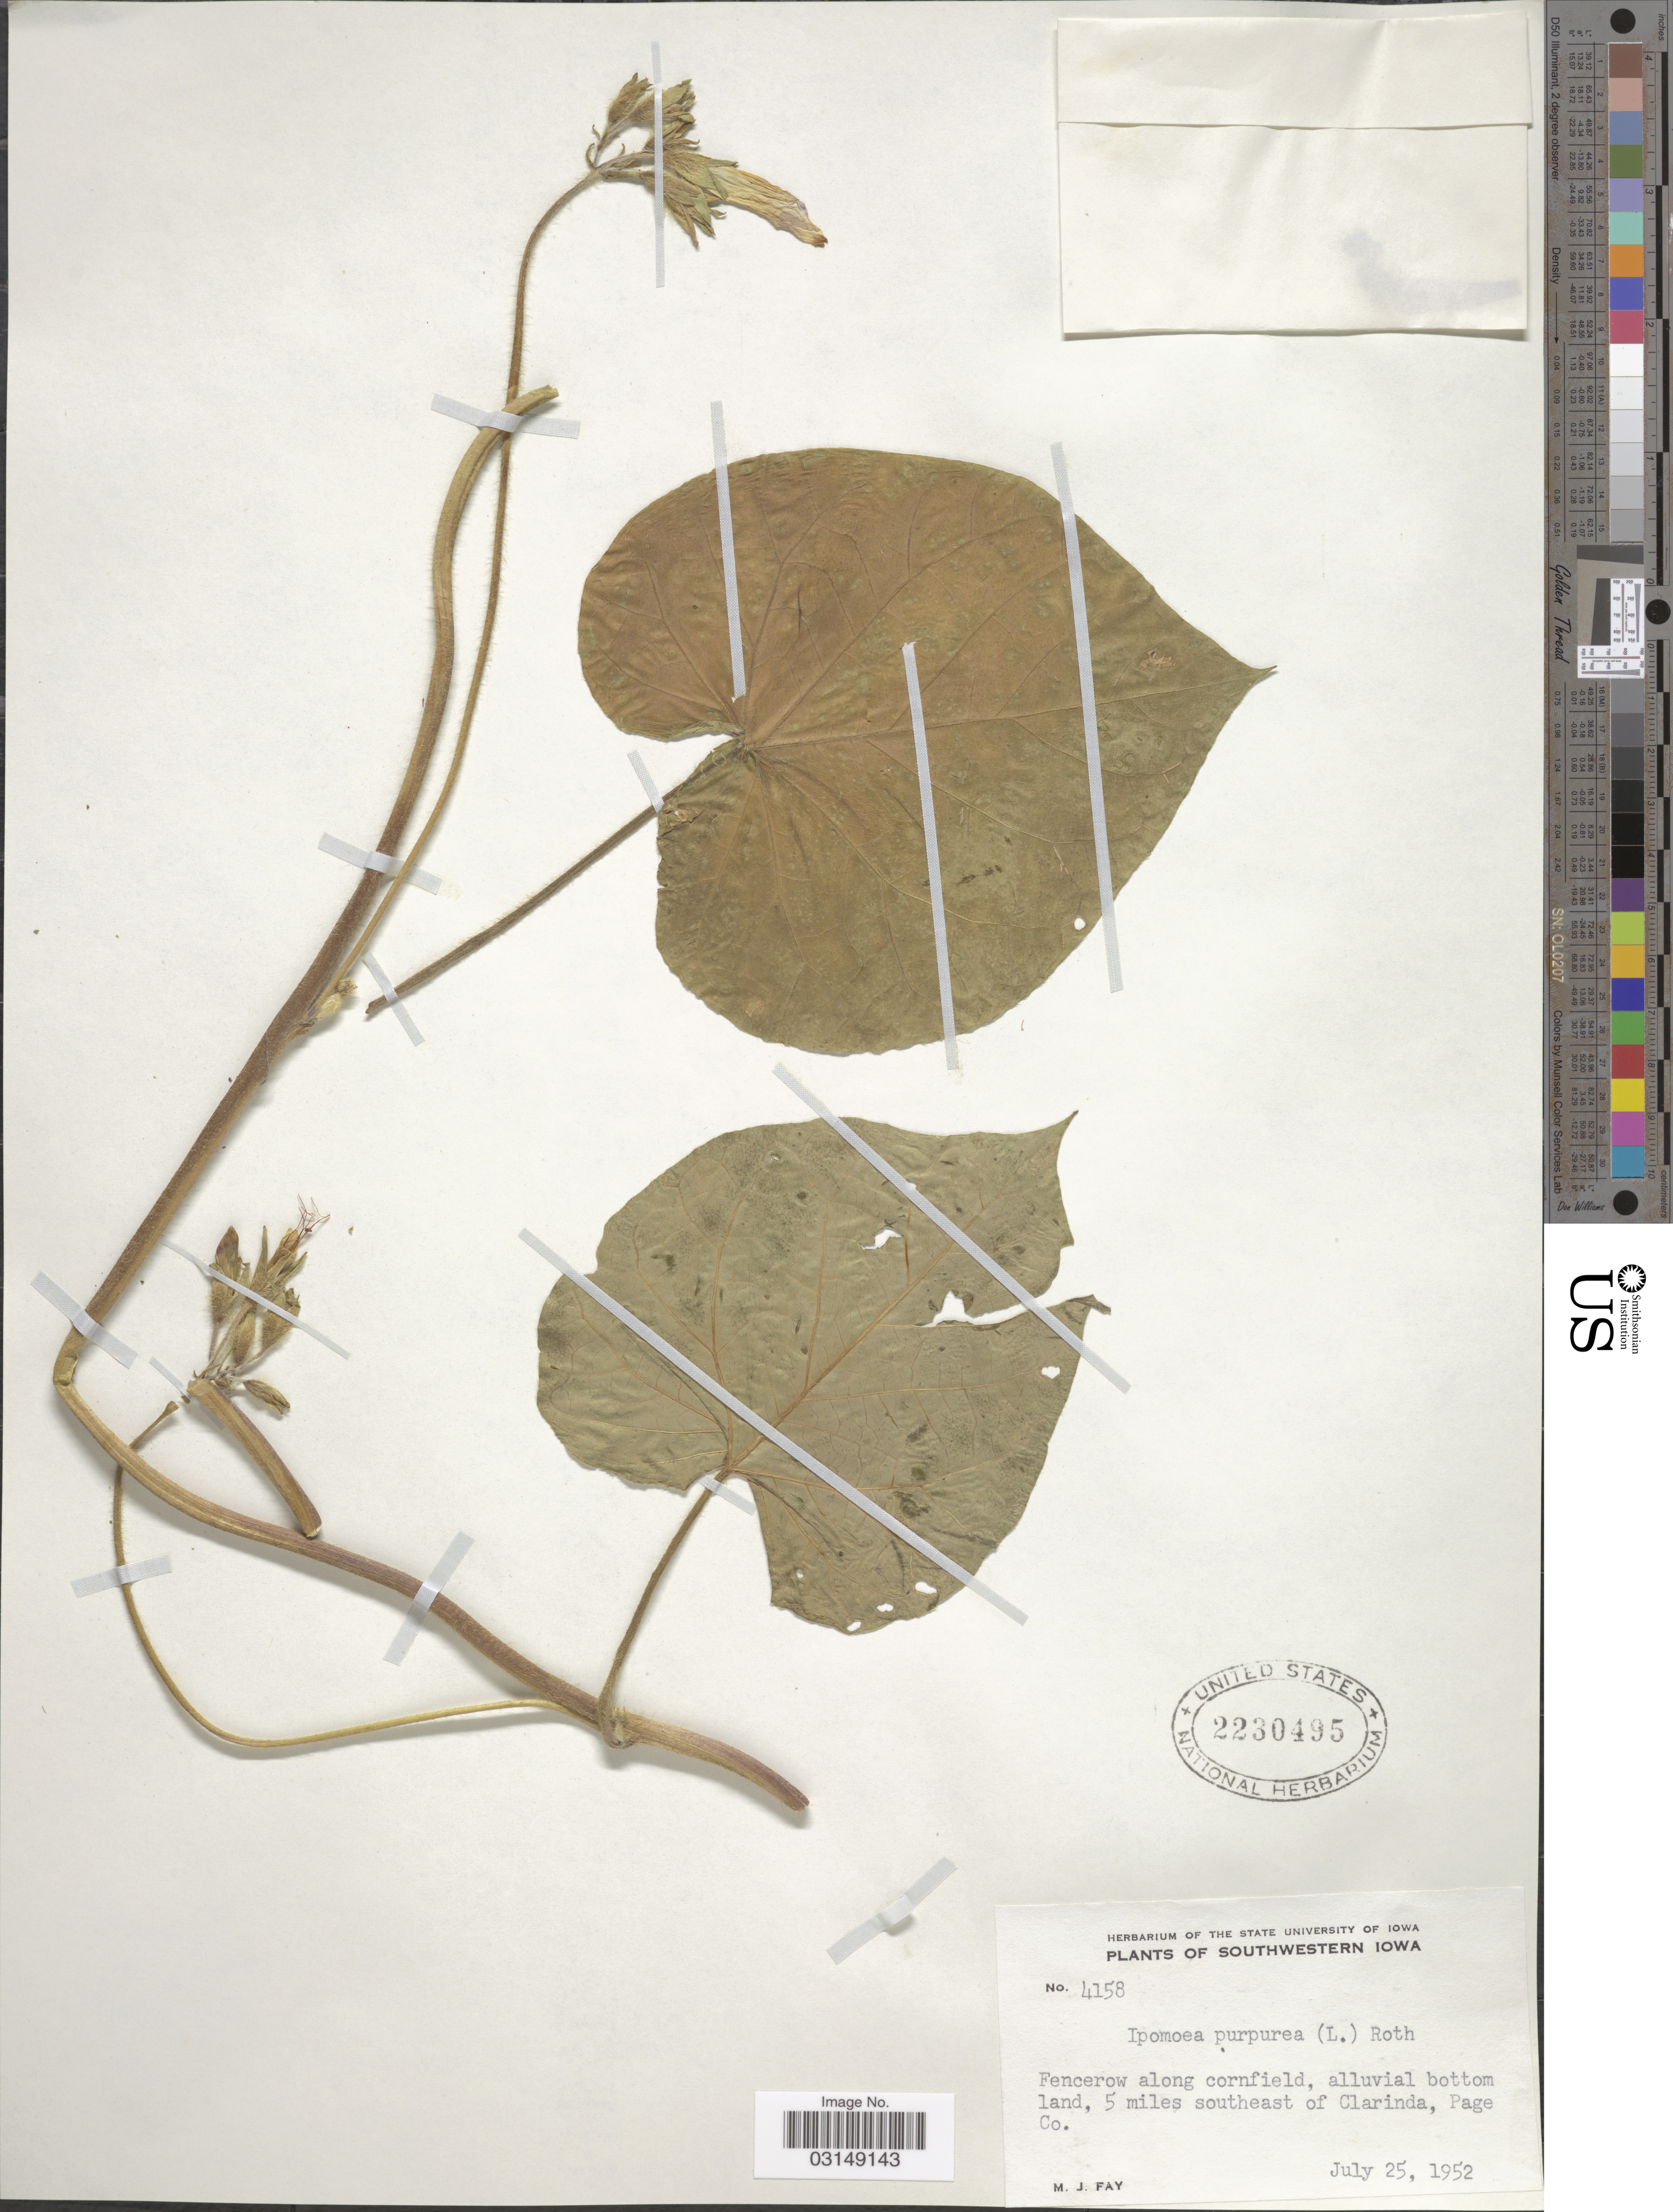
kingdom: Plantae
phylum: Tracheophyta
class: Magnoliopsida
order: Solanales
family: Convolvulaceae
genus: Ipomoea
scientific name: Ipomoea purpurea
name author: (L.) Roth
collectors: M. Fay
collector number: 4158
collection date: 1952-07-25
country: United States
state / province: Iowa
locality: Southwestern Iowa. 5 miles southeast of Clarinda, Page Co.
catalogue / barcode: US 2230495